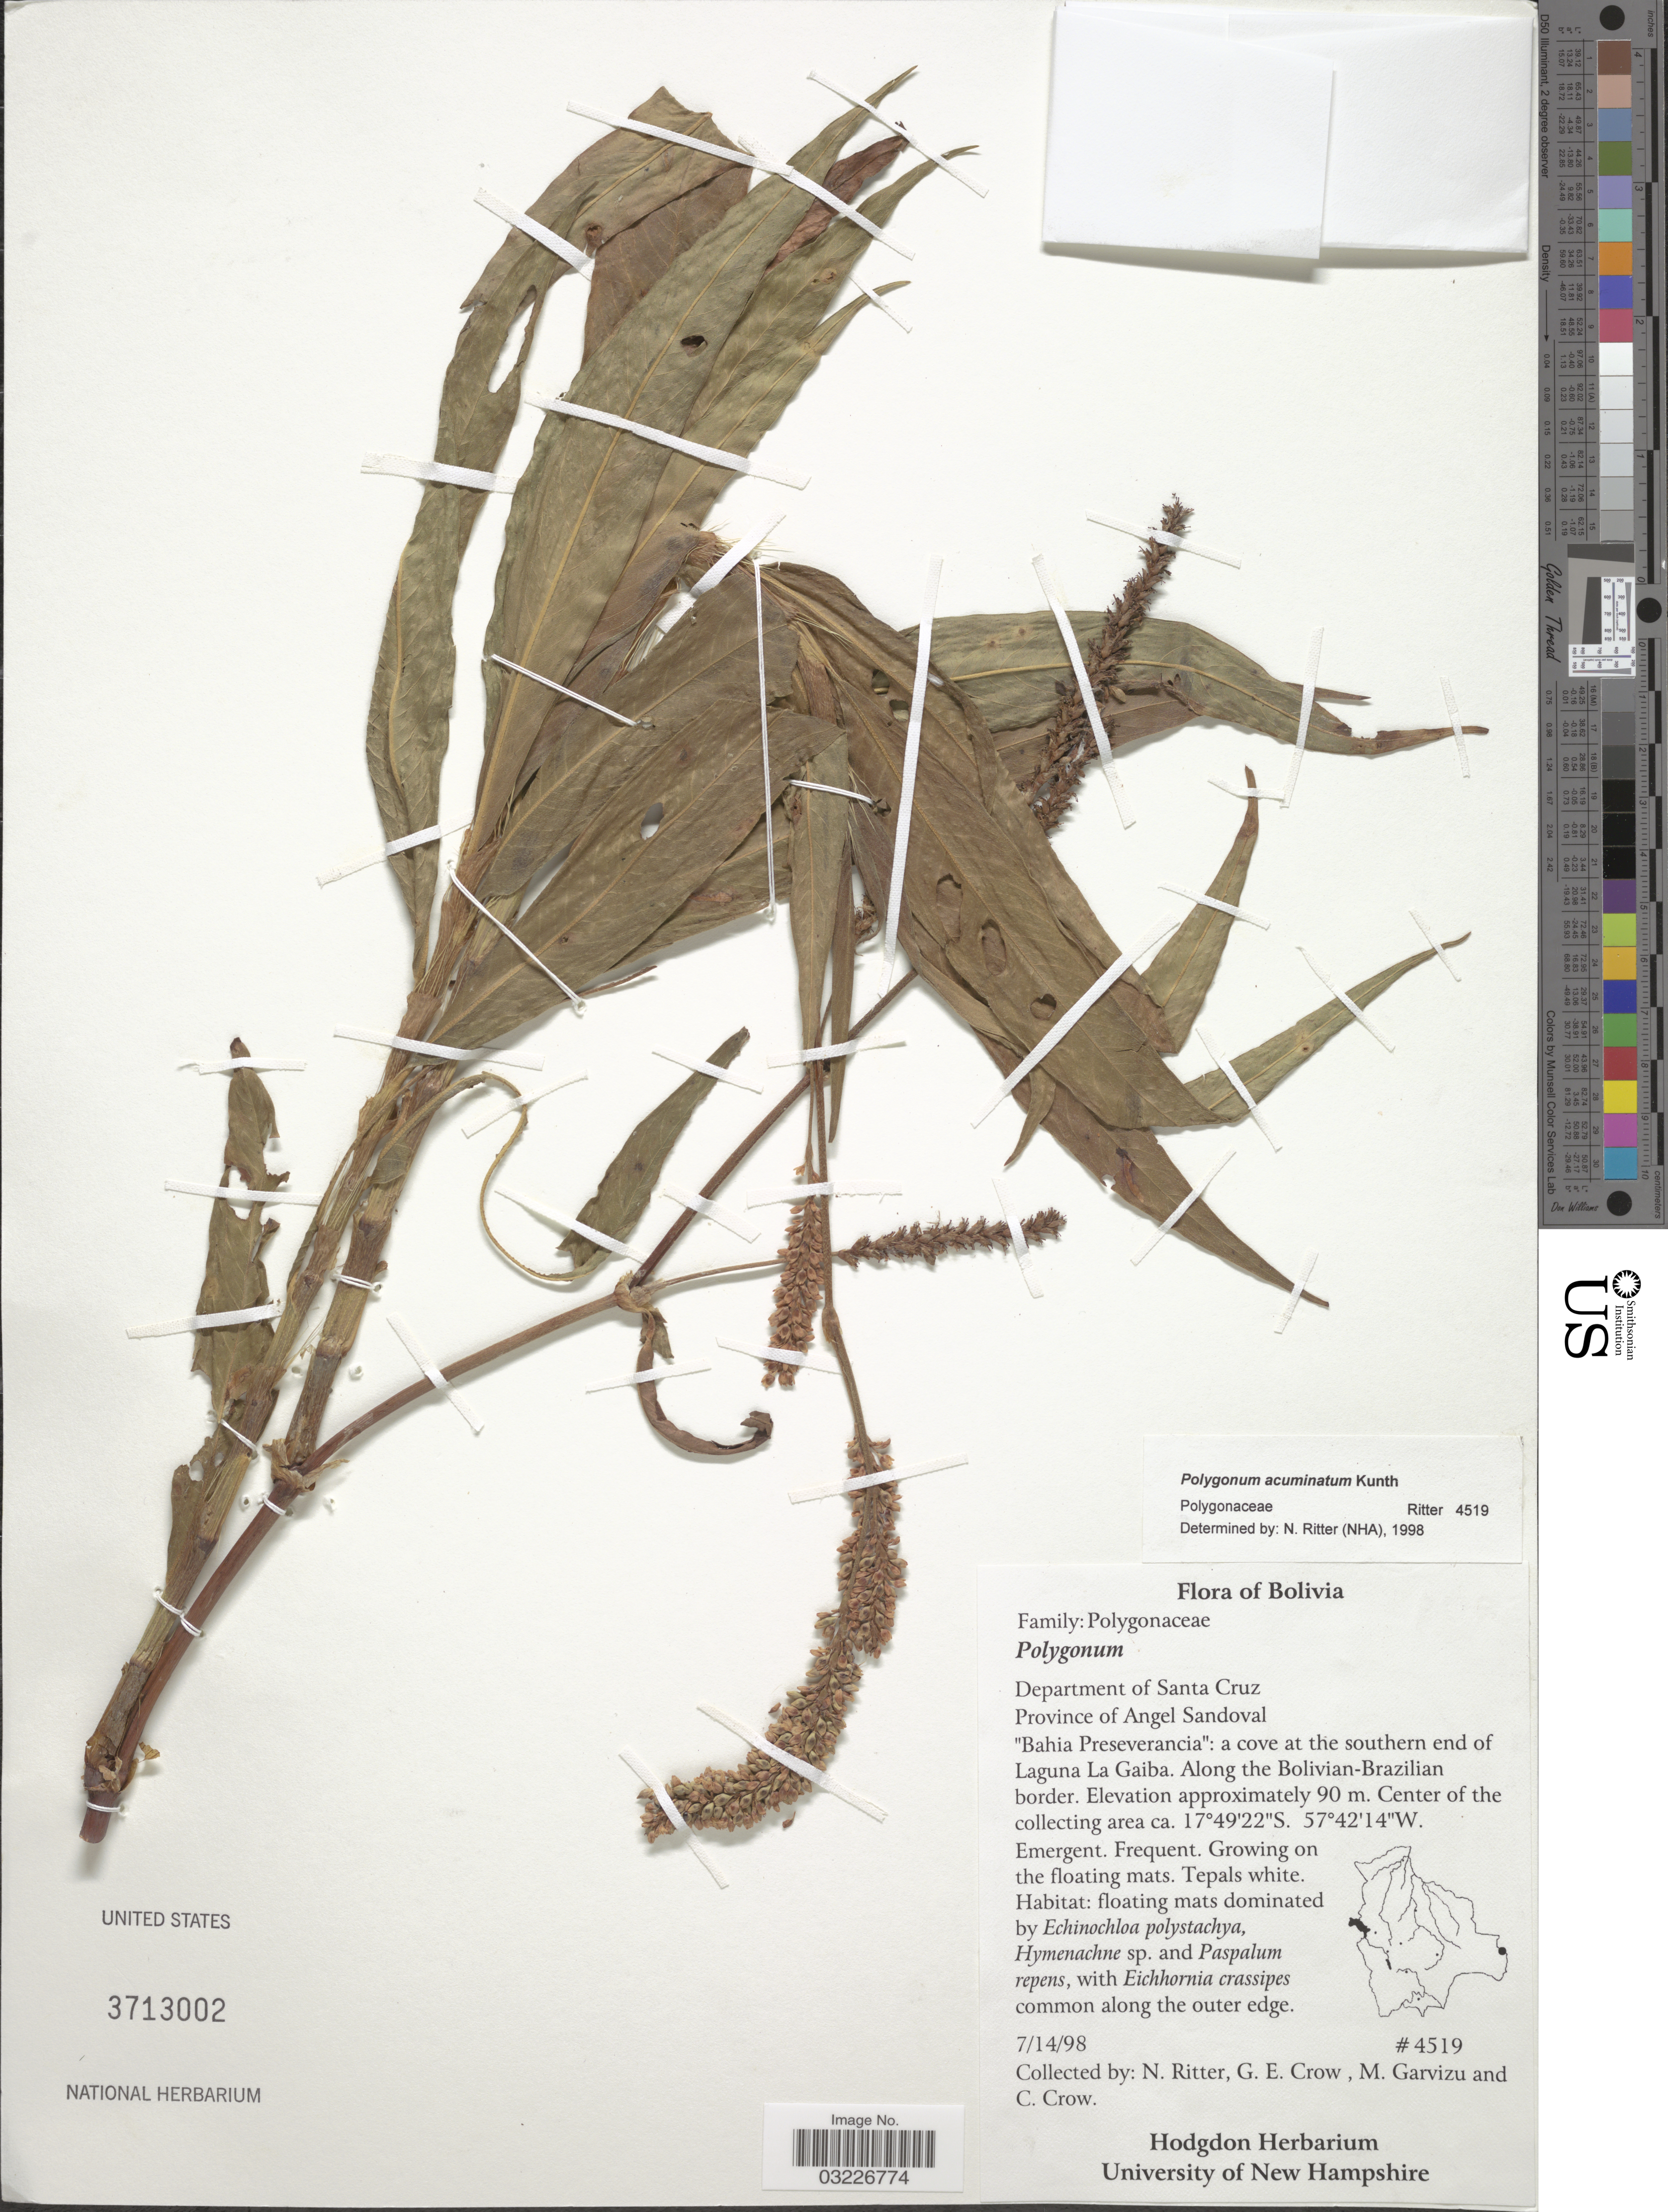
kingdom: Plantae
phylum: Tracheophyta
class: Magnoliopsida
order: Caryophyllales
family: Polygonaceae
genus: Polygonum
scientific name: Polygonum acuminatum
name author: Kunth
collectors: N. Ritter, G. Crow, M. Garvizu & C. Crow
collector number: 4519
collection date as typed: Transcribed d/m/y: 14/7/98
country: Bolivia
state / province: Santa Cruz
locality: Department of Santa Cruz. Province of Angel Sandoval. "Bahia Preseverancia": a cove at the southern end of Laguna La Gaiba. Along the Bolivian-Brazilian border.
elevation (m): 90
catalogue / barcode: US 3713002